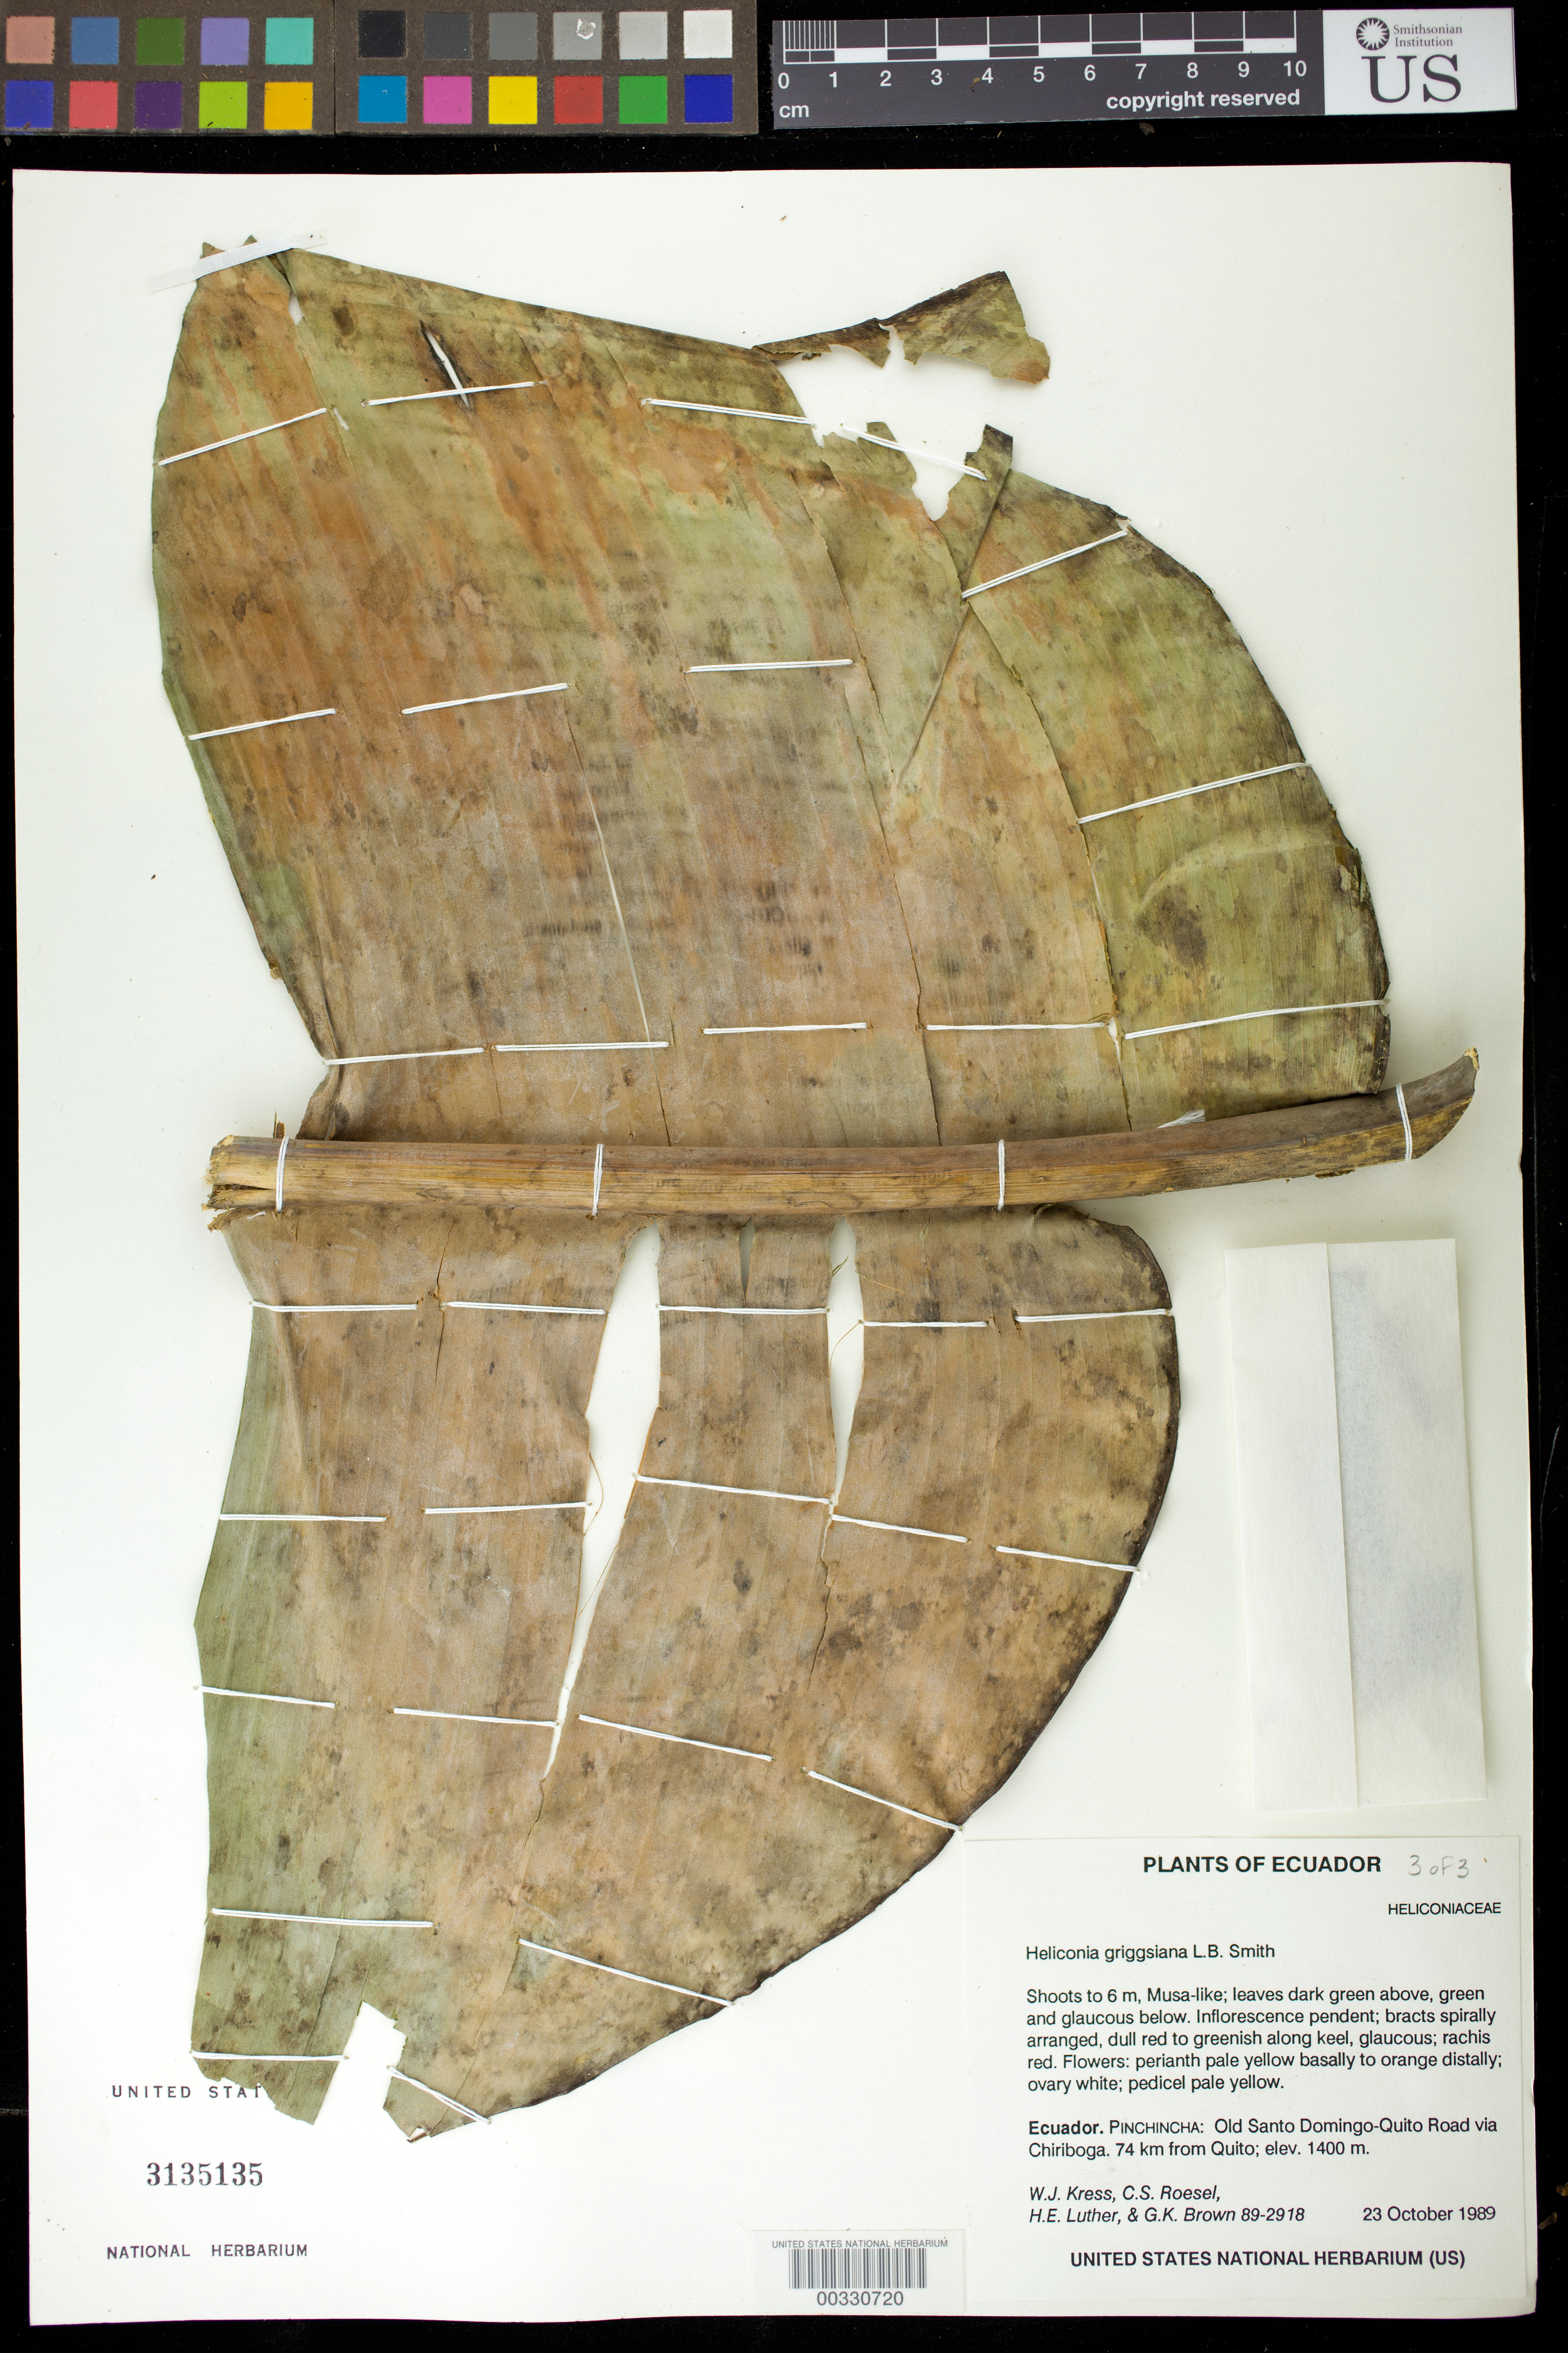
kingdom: Plantae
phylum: Tracheophyta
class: Liliopsida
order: Zingiberales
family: Heliconiaceae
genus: Heliconia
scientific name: Heliconia griggsiana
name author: L.B. Sm.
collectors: W. J. Kress, C. S. Roesel, Harry E. Luther & G. K. Brown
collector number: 89-2918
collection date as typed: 23 Oct 1989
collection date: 1989-10-23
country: Ecuador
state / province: Pichincha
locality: Old Santo Domingo-quito road via chiriboga, 74 km from quito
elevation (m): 1400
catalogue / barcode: US 3135135